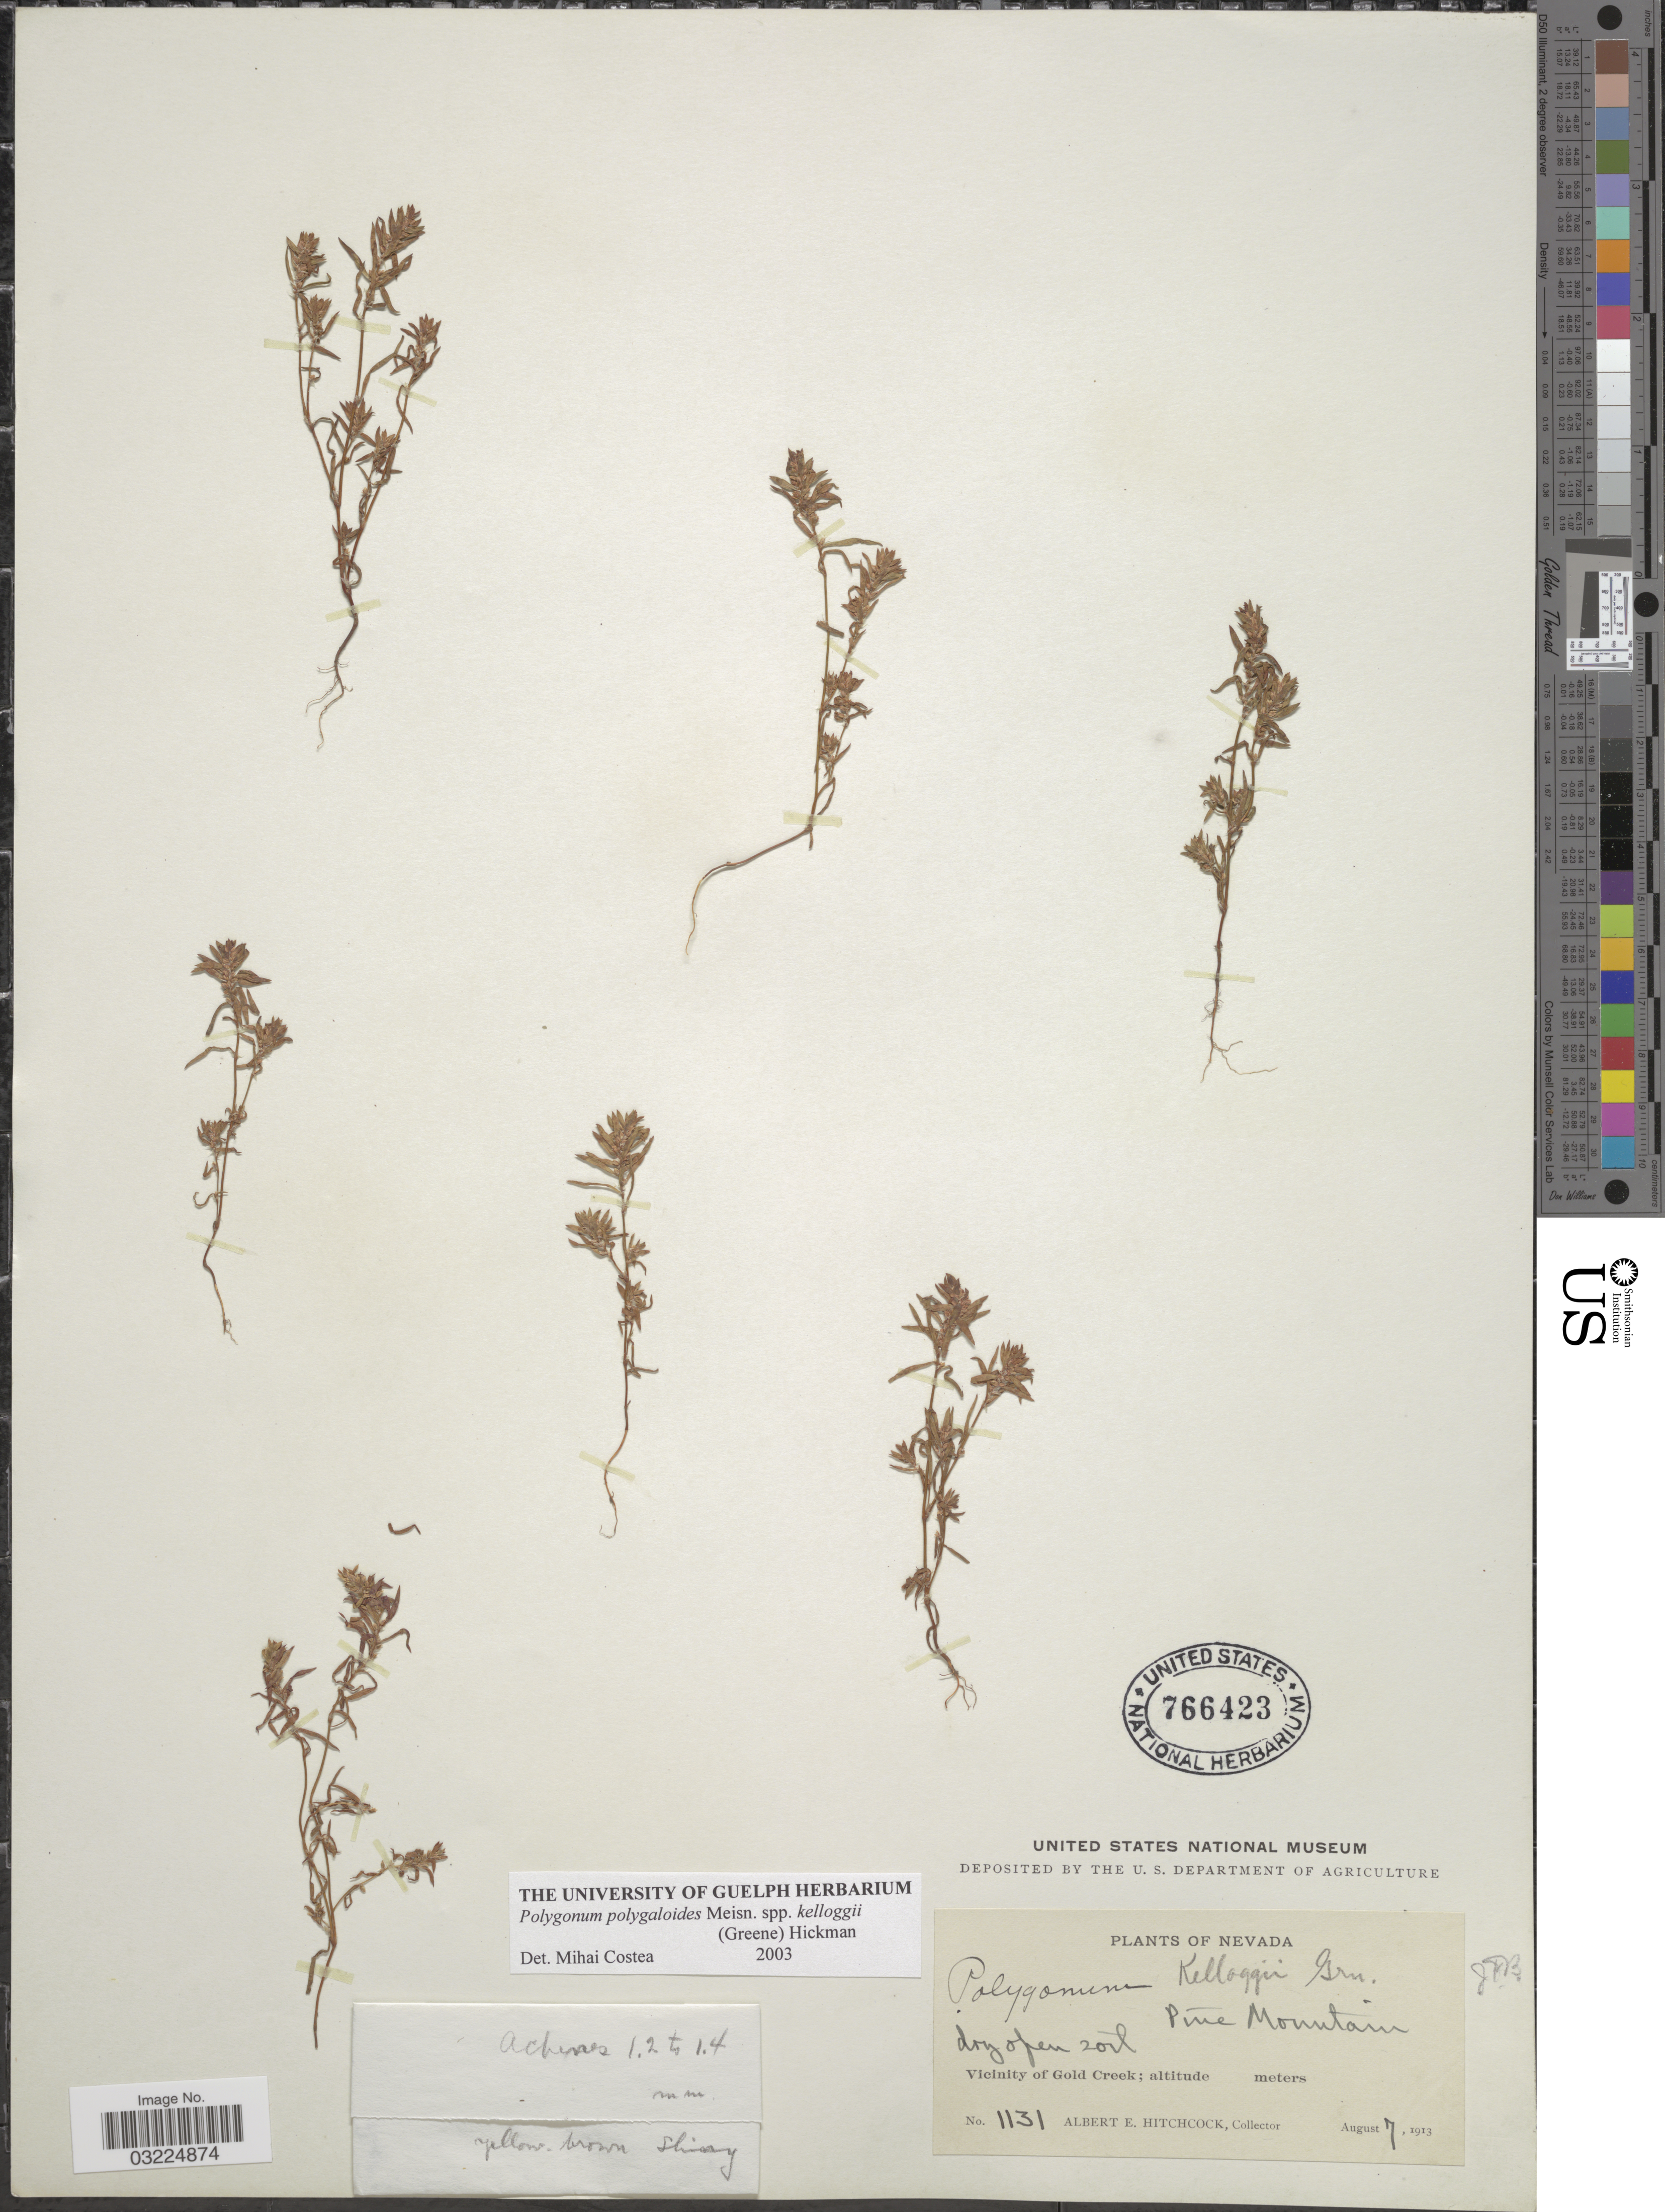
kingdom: Plantae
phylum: Tracheophyta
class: Magnoliopsida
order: Caryophyllales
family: Polygonaceae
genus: Polygonum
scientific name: Polygonum polygaloides subsp. kelloggii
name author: (Greene) Hickman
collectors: A. Hitchcock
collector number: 1131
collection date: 1913-08-07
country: United States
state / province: Nevada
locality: Pine Mountain. Vicinity of Gold Creek.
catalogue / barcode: US 766423